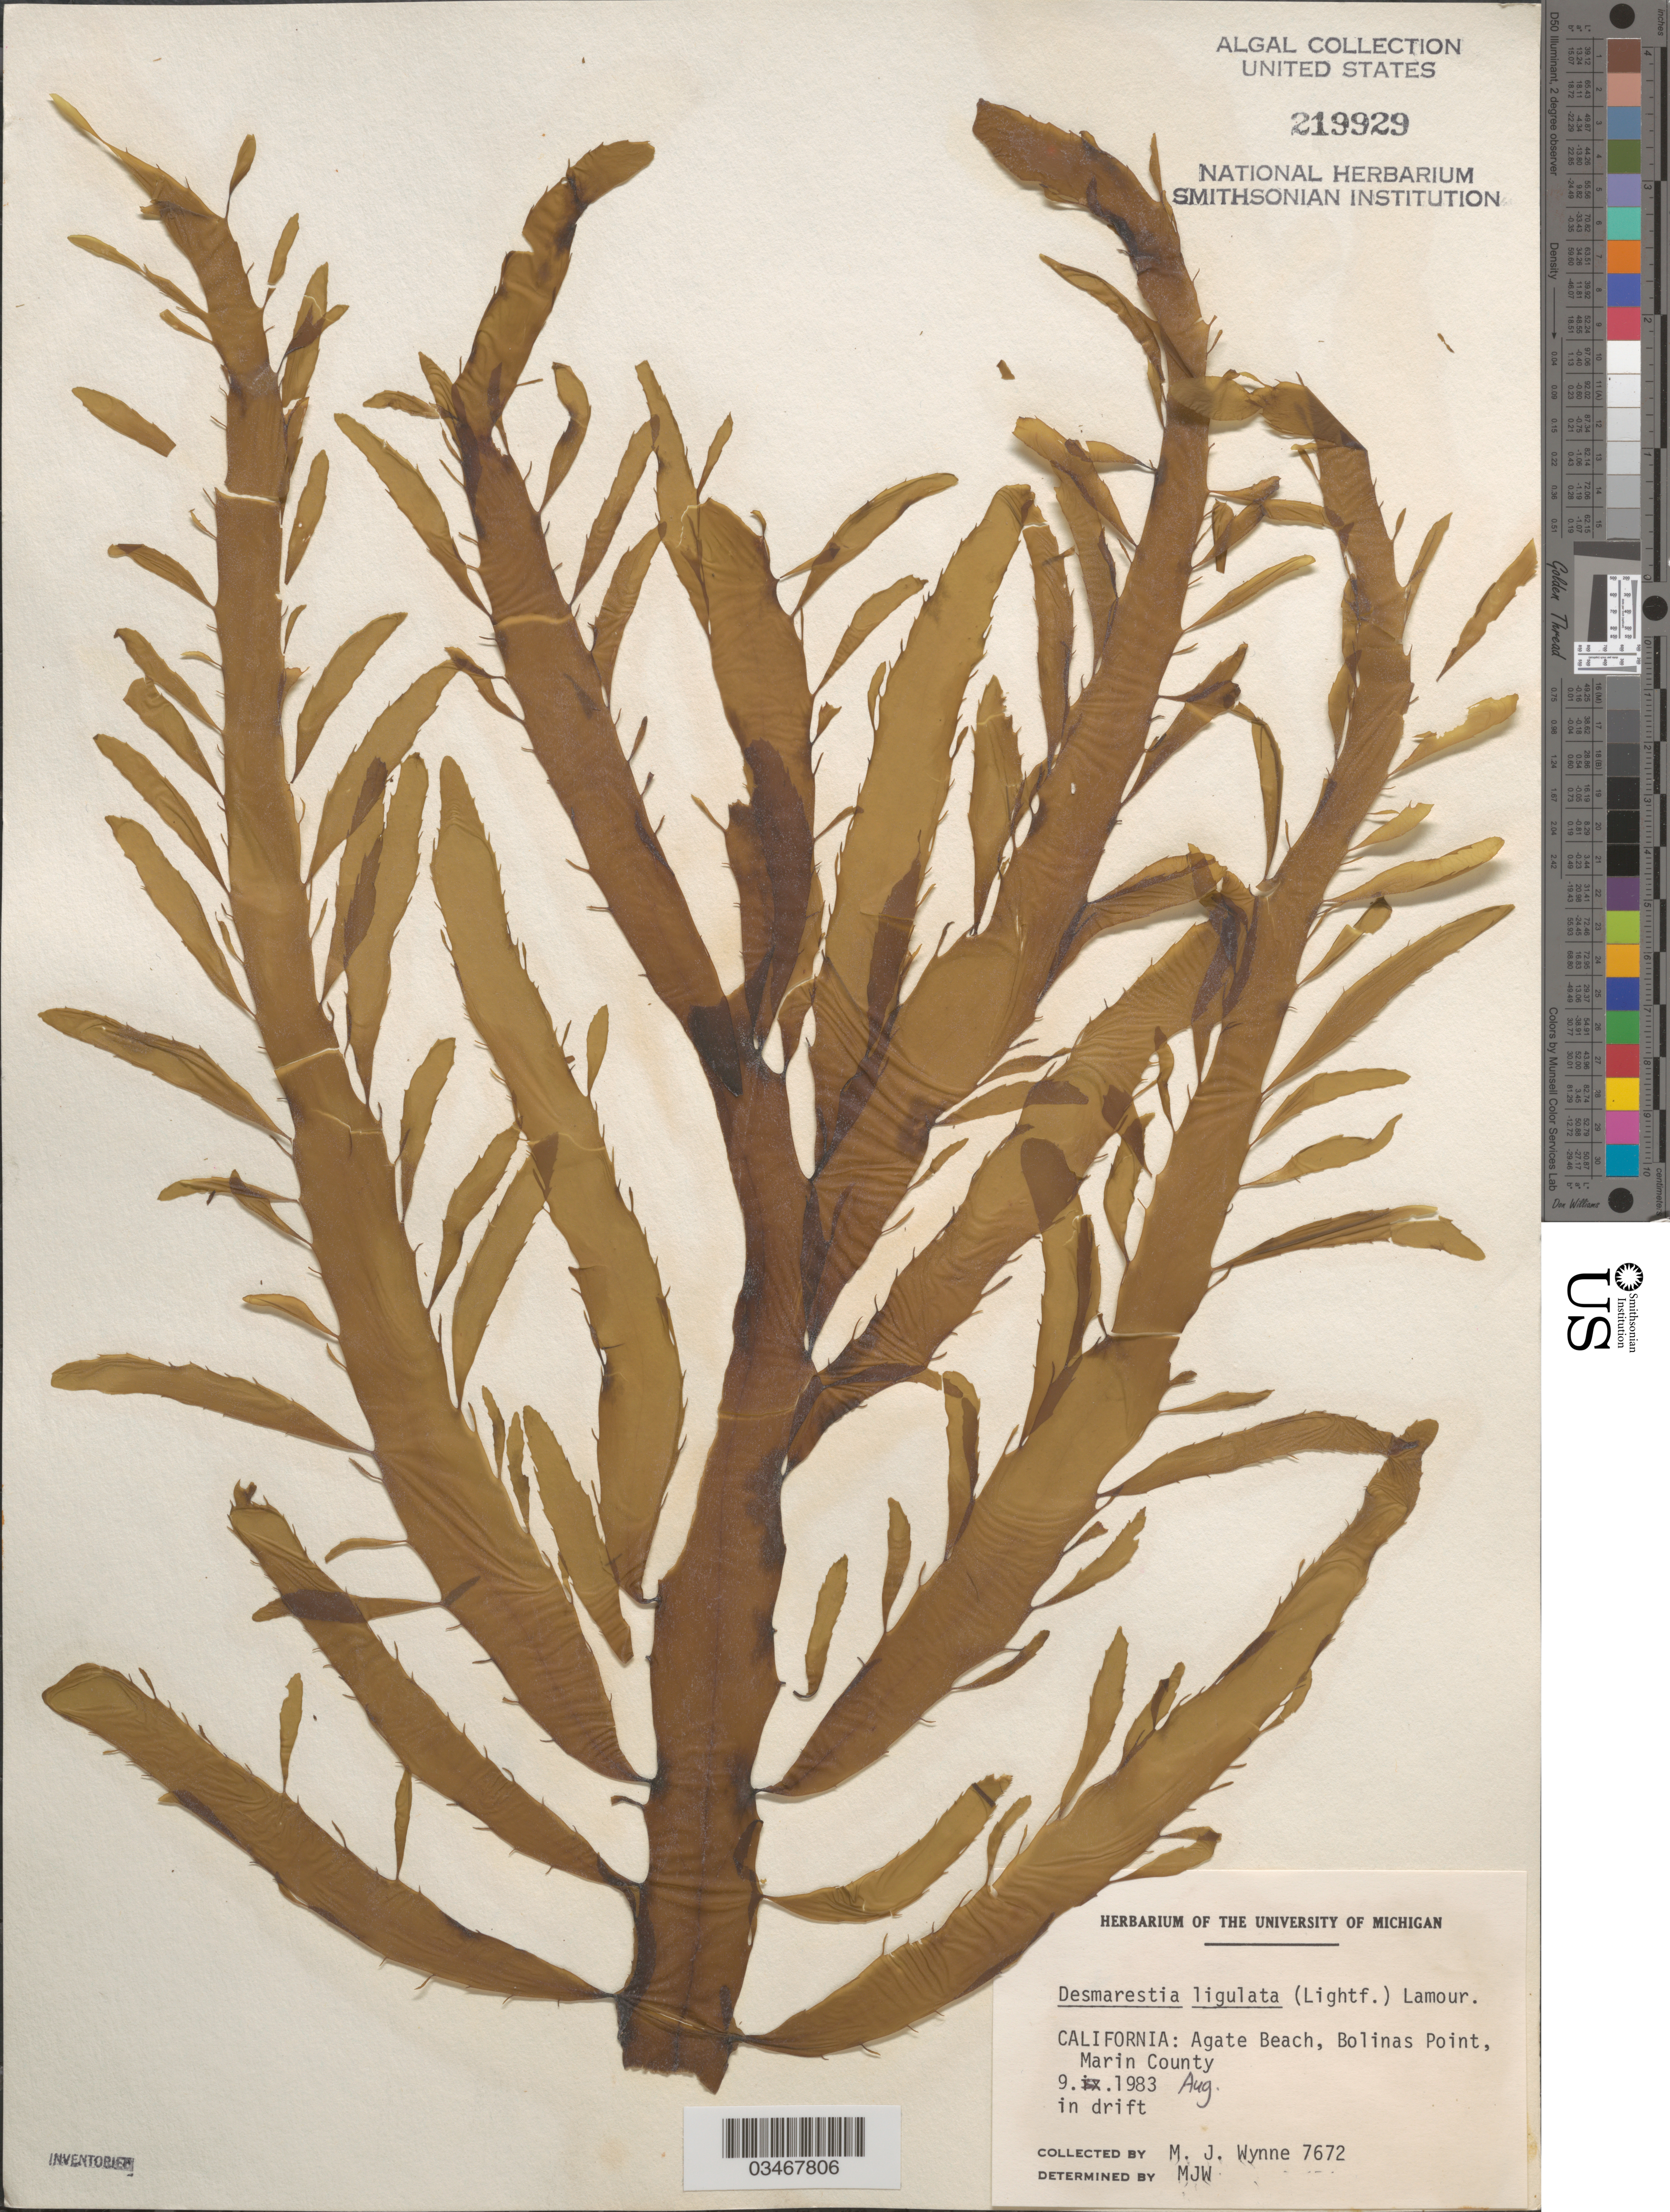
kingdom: Chromista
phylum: Ochrophyta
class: Phaeophyceae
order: Desmarestiales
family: Desmarestiaceae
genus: Desmarestia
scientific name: Desmarestia ligulata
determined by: Wynne, M. J.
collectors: M.J. Wynne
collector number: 7672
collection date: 1983-08-09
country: United States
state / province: California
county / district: Marin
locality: Agate Beach, Bolinas Point.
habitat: In drift.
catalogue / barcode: US 219929